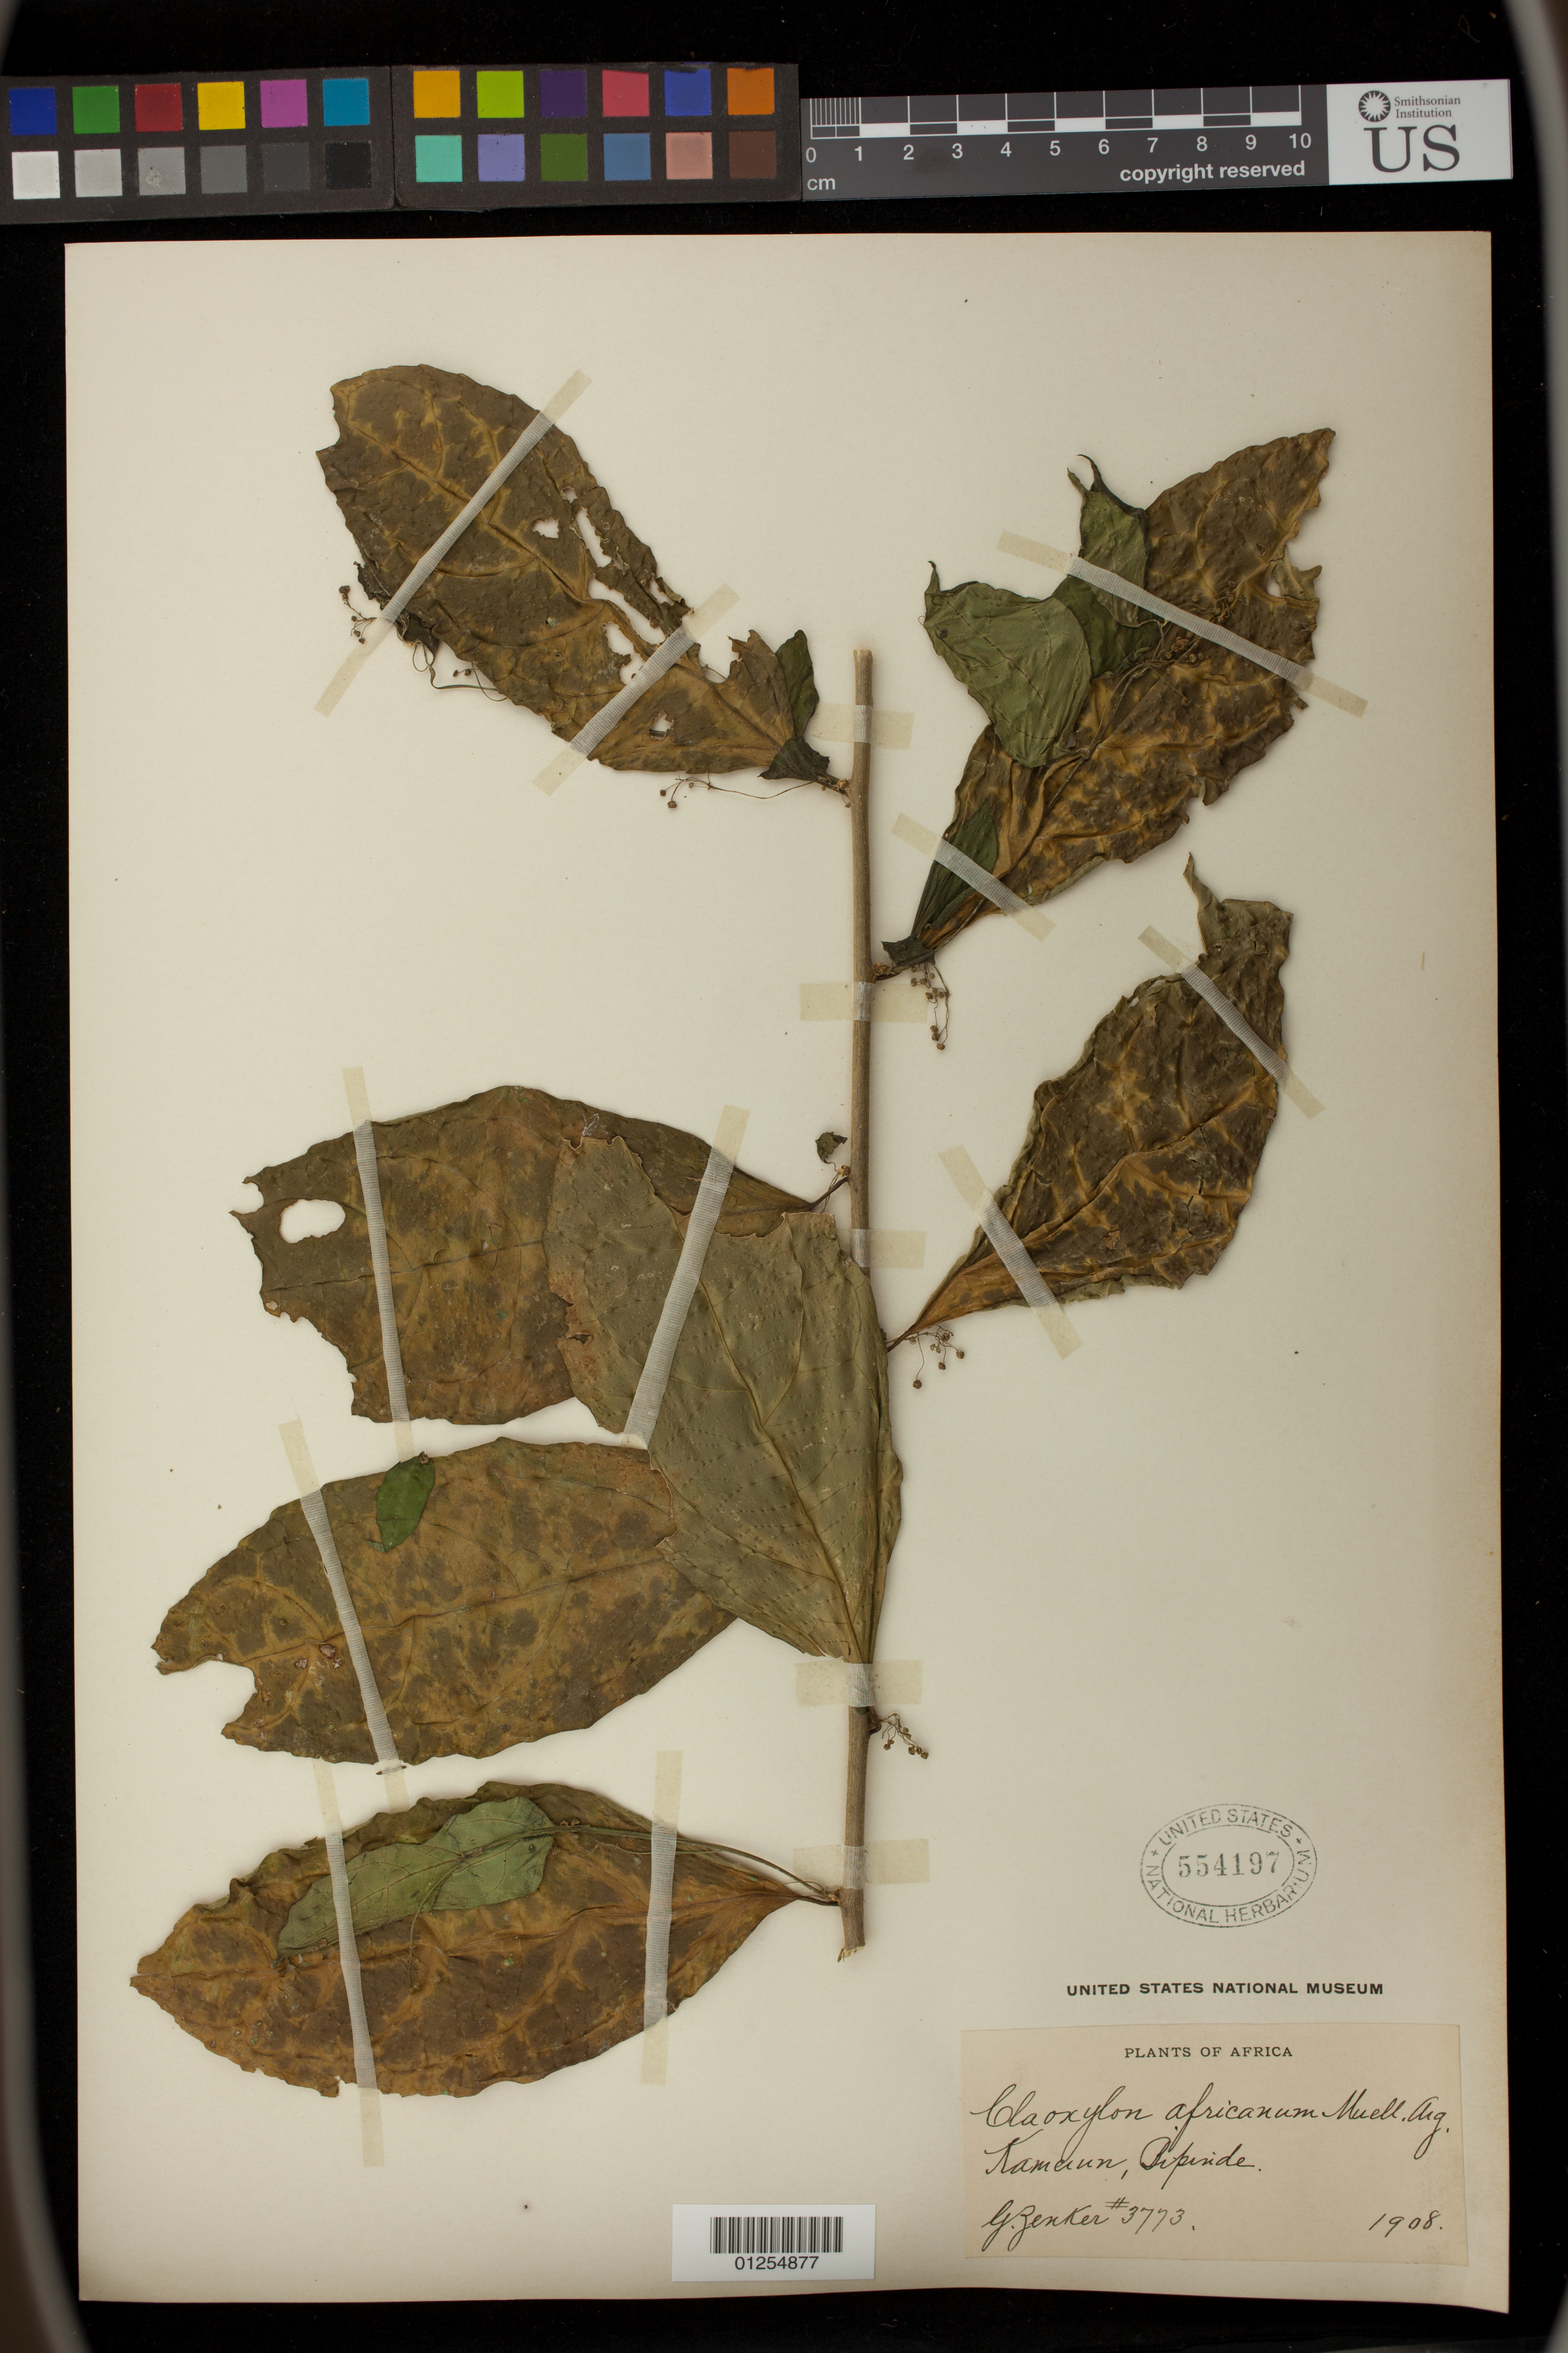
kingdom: Plantae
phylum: Tracheophyta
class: Magnoliopsida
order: Malpighiales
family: Euphorbiaceae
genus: Erythrococca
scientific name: Erythrococca africana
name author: (Baill.) Prain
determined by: Barberá, Patricia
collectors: G. A. Zenker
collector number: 3773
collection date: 1908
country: Cameroon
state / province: Sud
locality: Kamerun, Bipinde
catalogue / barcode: US 554197